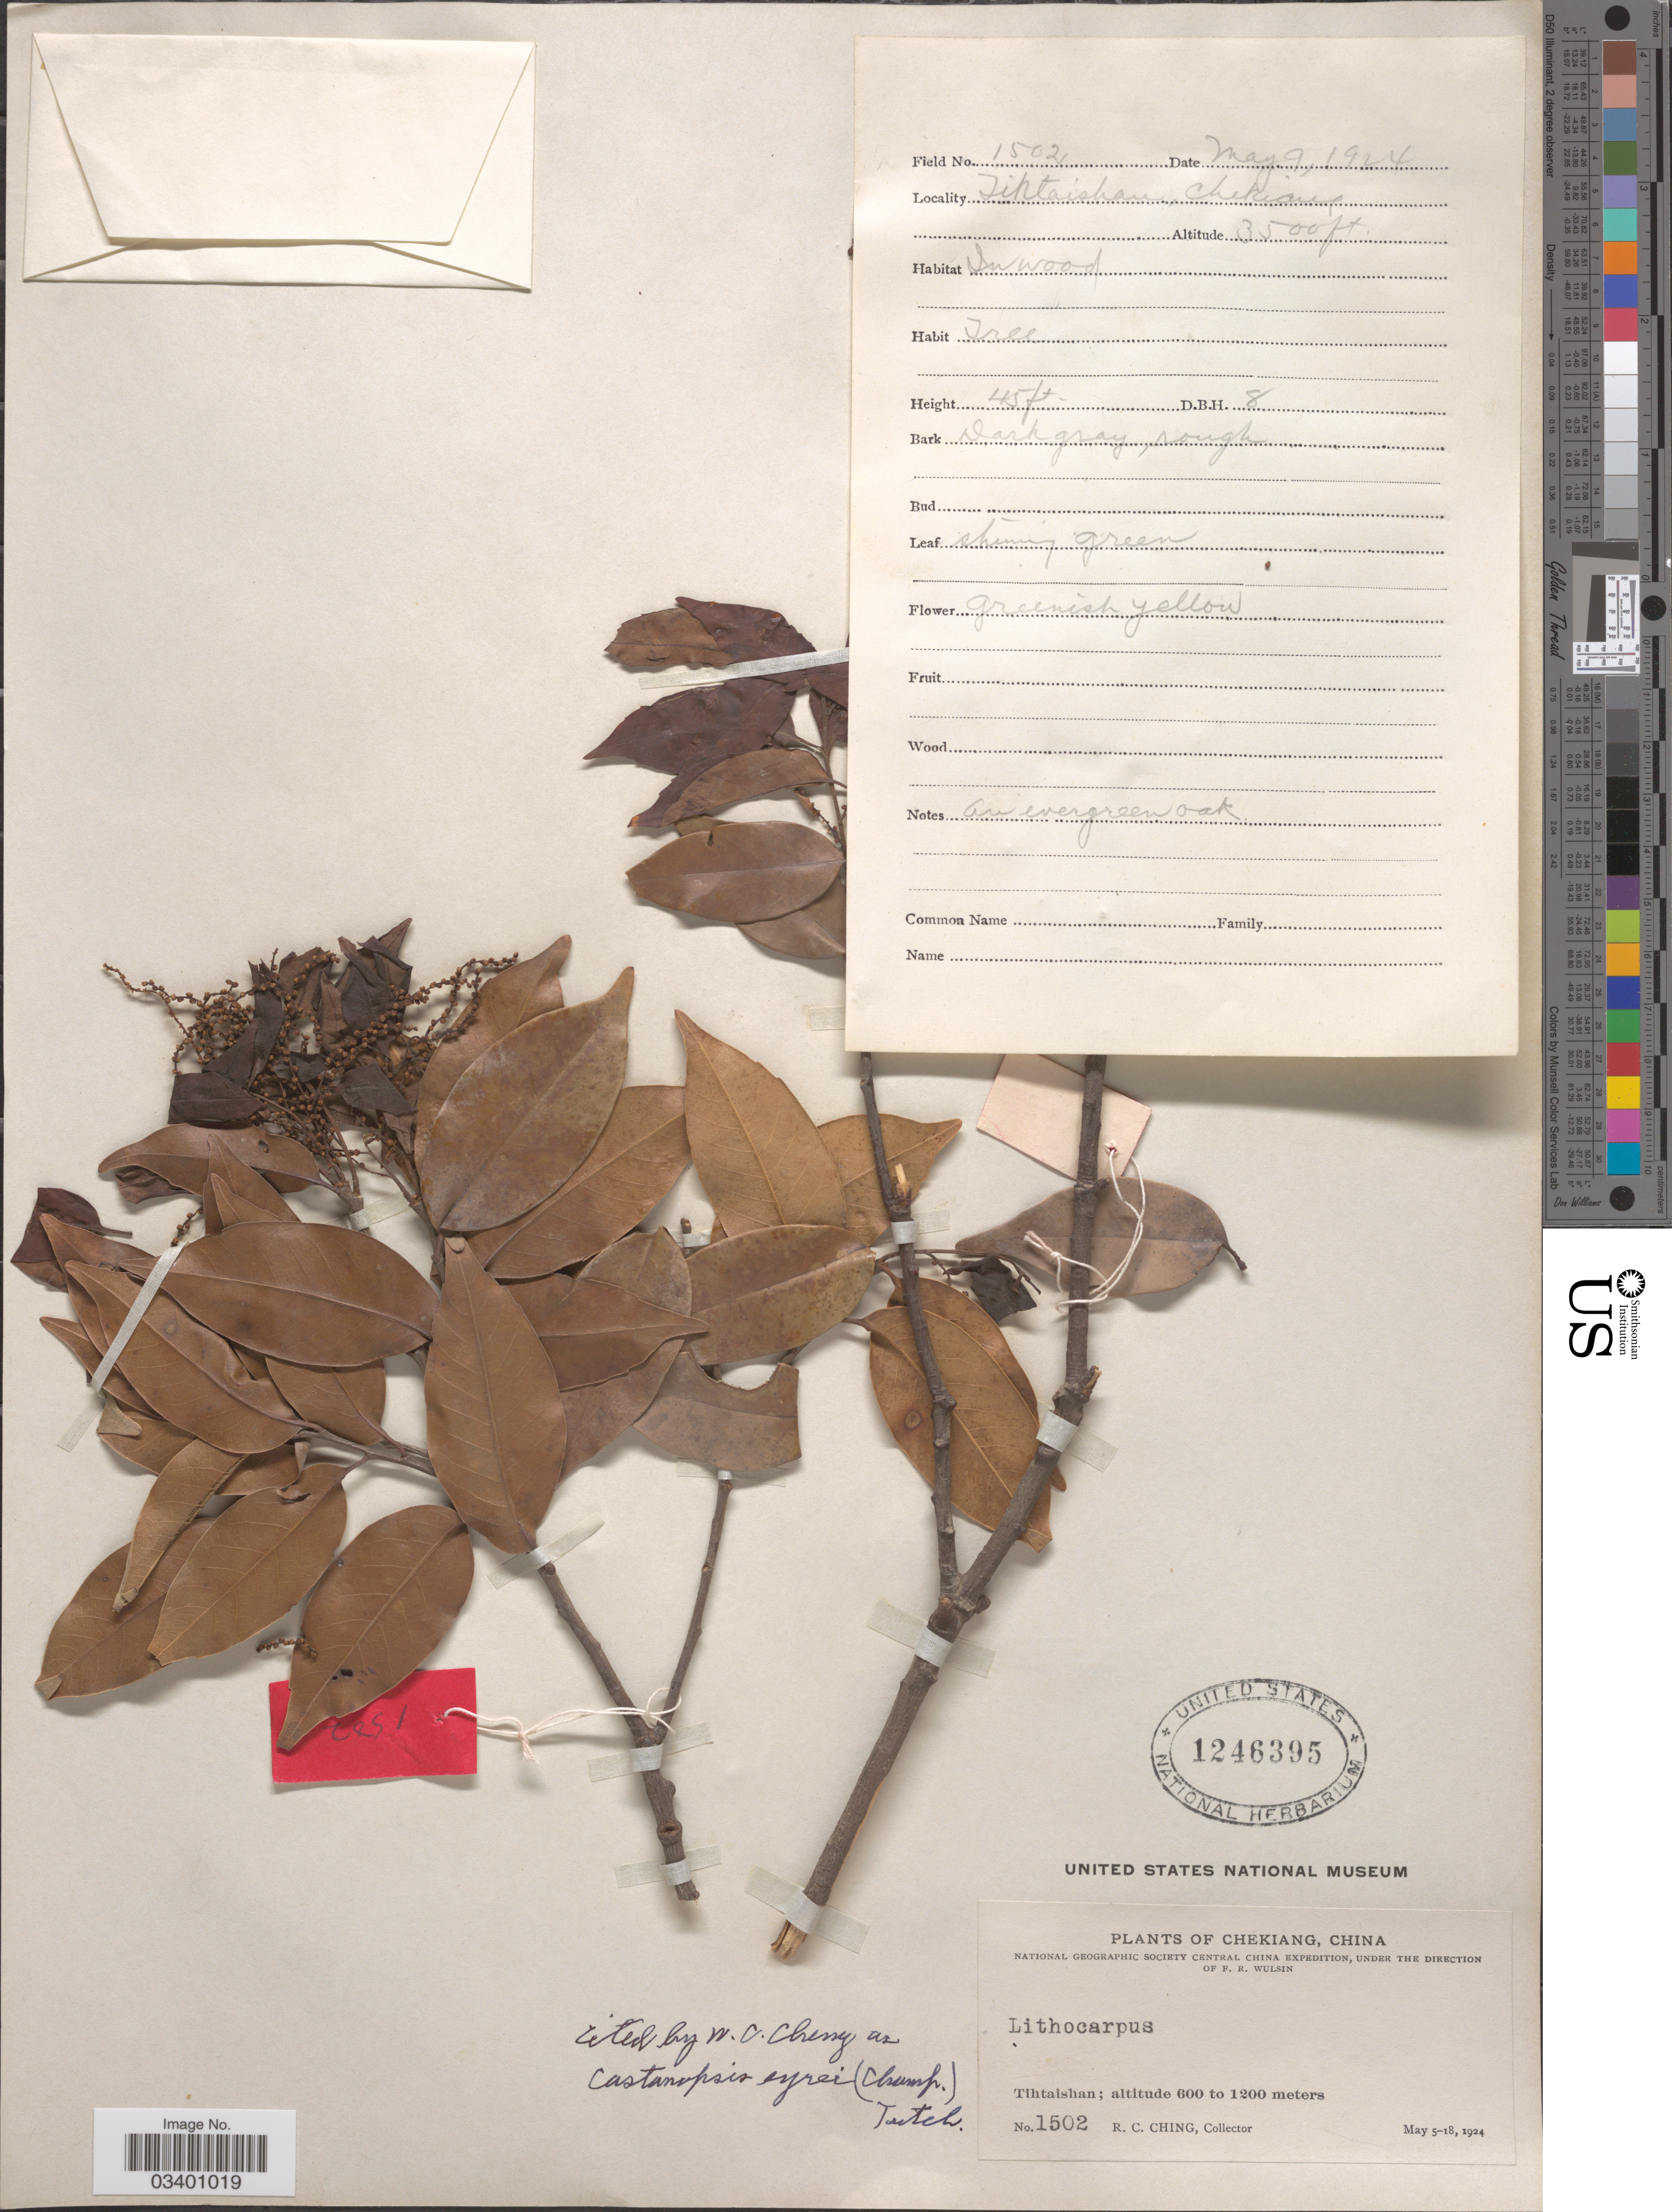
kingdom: Plantae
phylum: Tracheophyta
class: Magnoliopsida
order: Fagales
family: Fagaceae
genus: Castanopsis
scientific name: Castanopsis eyrei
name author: Tutcher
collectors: R. C. Ching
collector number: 1502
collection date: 1924-05-09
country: China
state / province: Zhejiang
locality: Chekiang. Tihtaishan.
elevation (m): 1067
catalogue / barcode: US 1246395